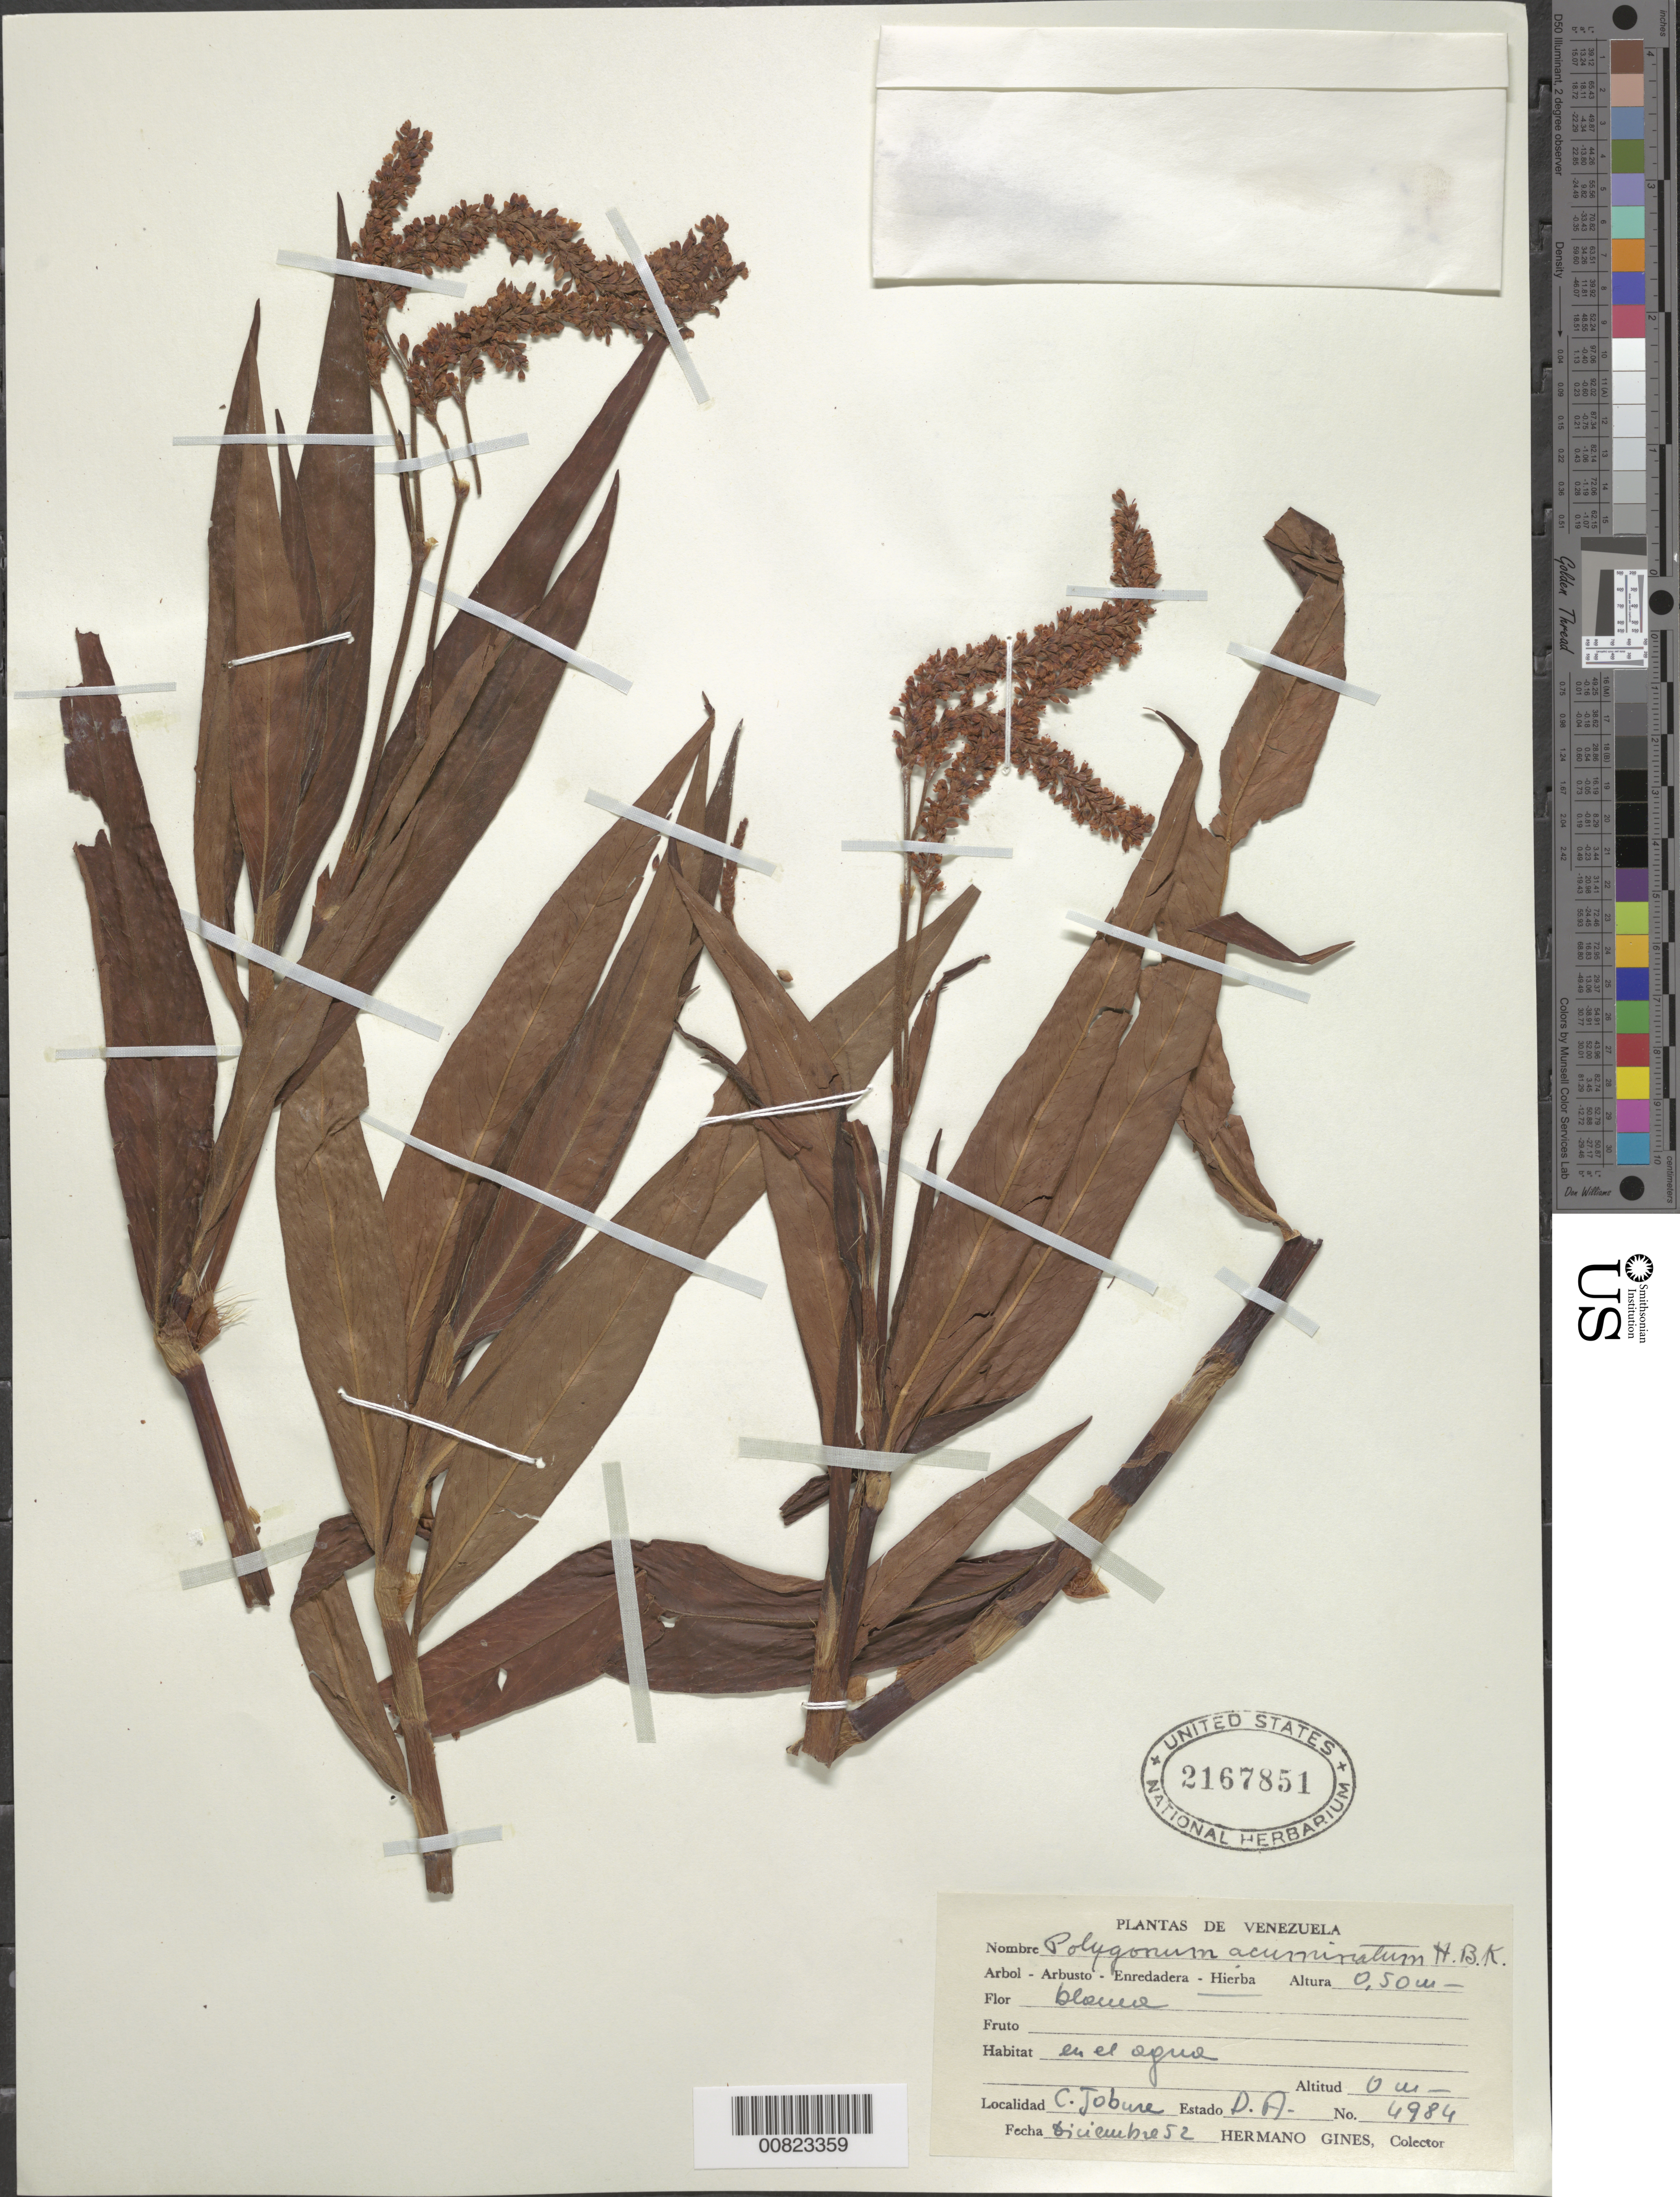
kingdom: Plantae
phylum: Tracheophyta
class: Magnoliopsida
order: Caryophyllales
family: Polygonaceae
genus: Polygonum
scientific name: Polygonum acuminatum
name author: Kunth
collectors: H. Gines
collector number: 4984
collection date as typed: Dec-52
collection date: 1952-12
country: Venezuela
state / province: Delta Amacuro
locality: Caño Jobure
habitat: En el agua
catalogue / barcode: US 2167851